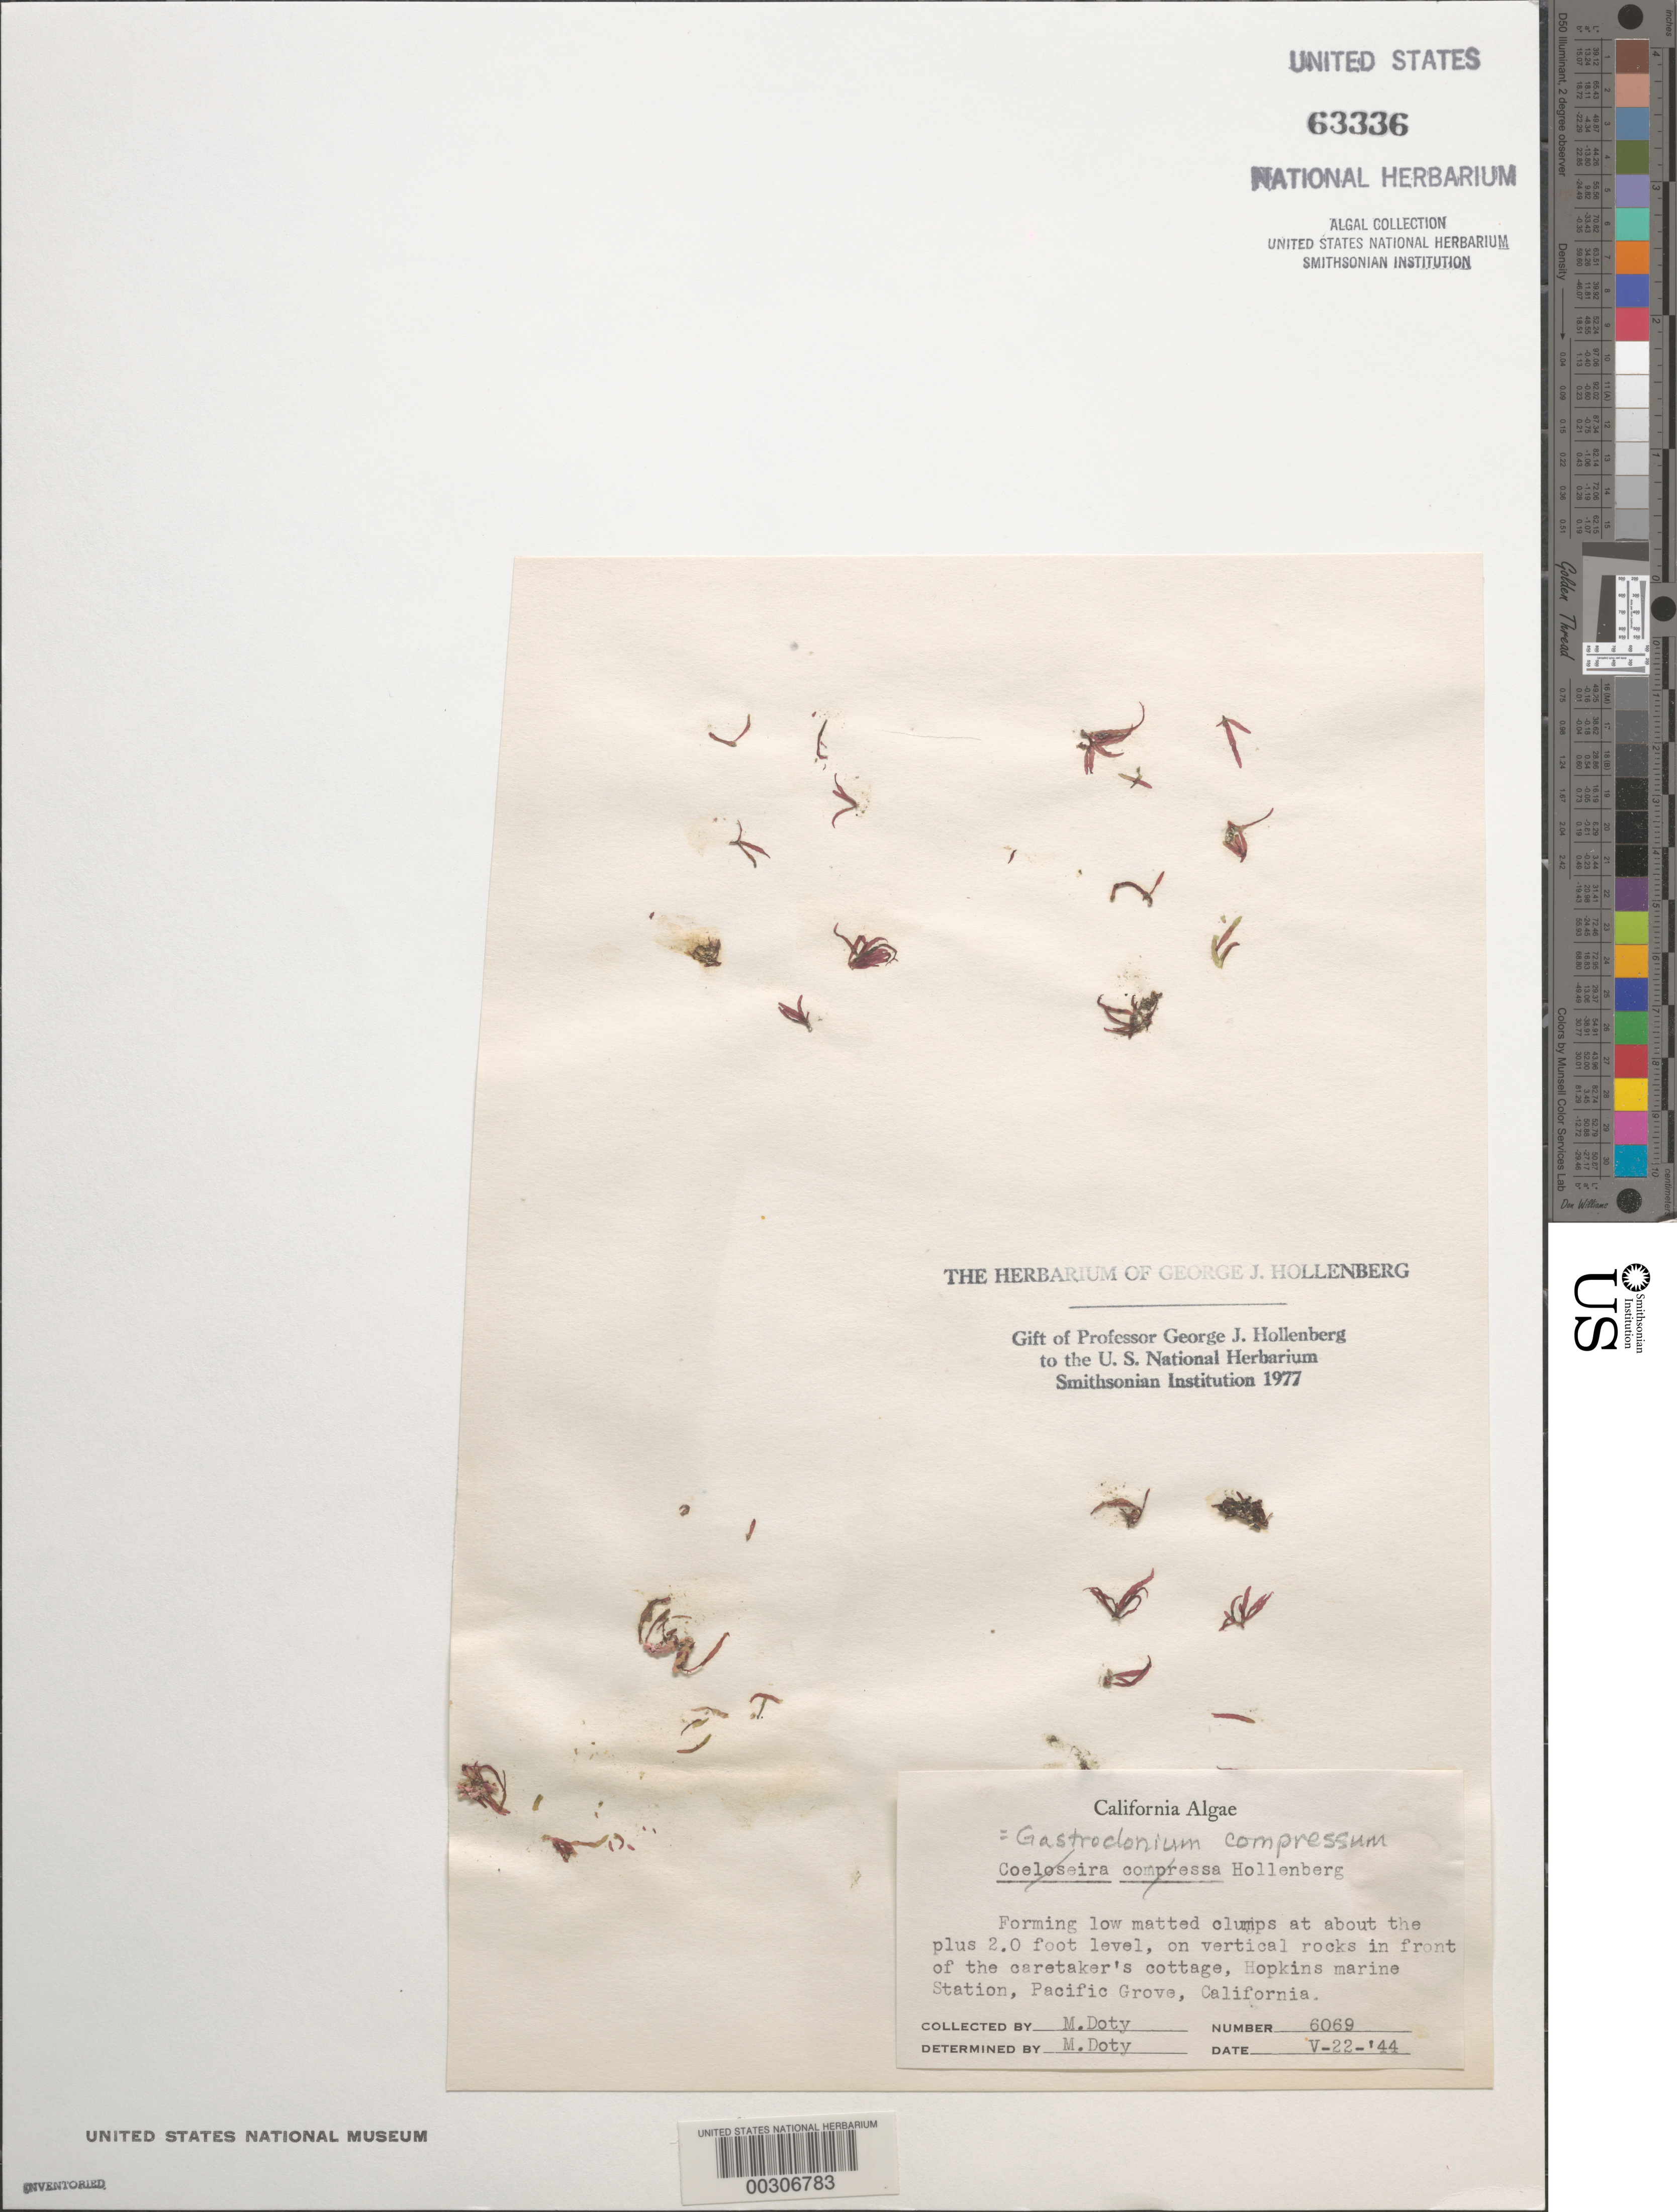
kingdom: Plantae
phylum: Rhodophyta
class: Florideophyceae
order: Rhodymeniales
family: Champiaceae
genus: Gastroclonium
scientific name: Gastroclonium compressum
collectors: M. S. Doty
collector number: MSD 6069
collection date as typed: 22 May 1944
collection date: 1944-05-22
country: United States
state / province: California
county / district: Monterey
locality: Hopkins Marine Station, Pacific Grove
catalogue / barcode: US 63336